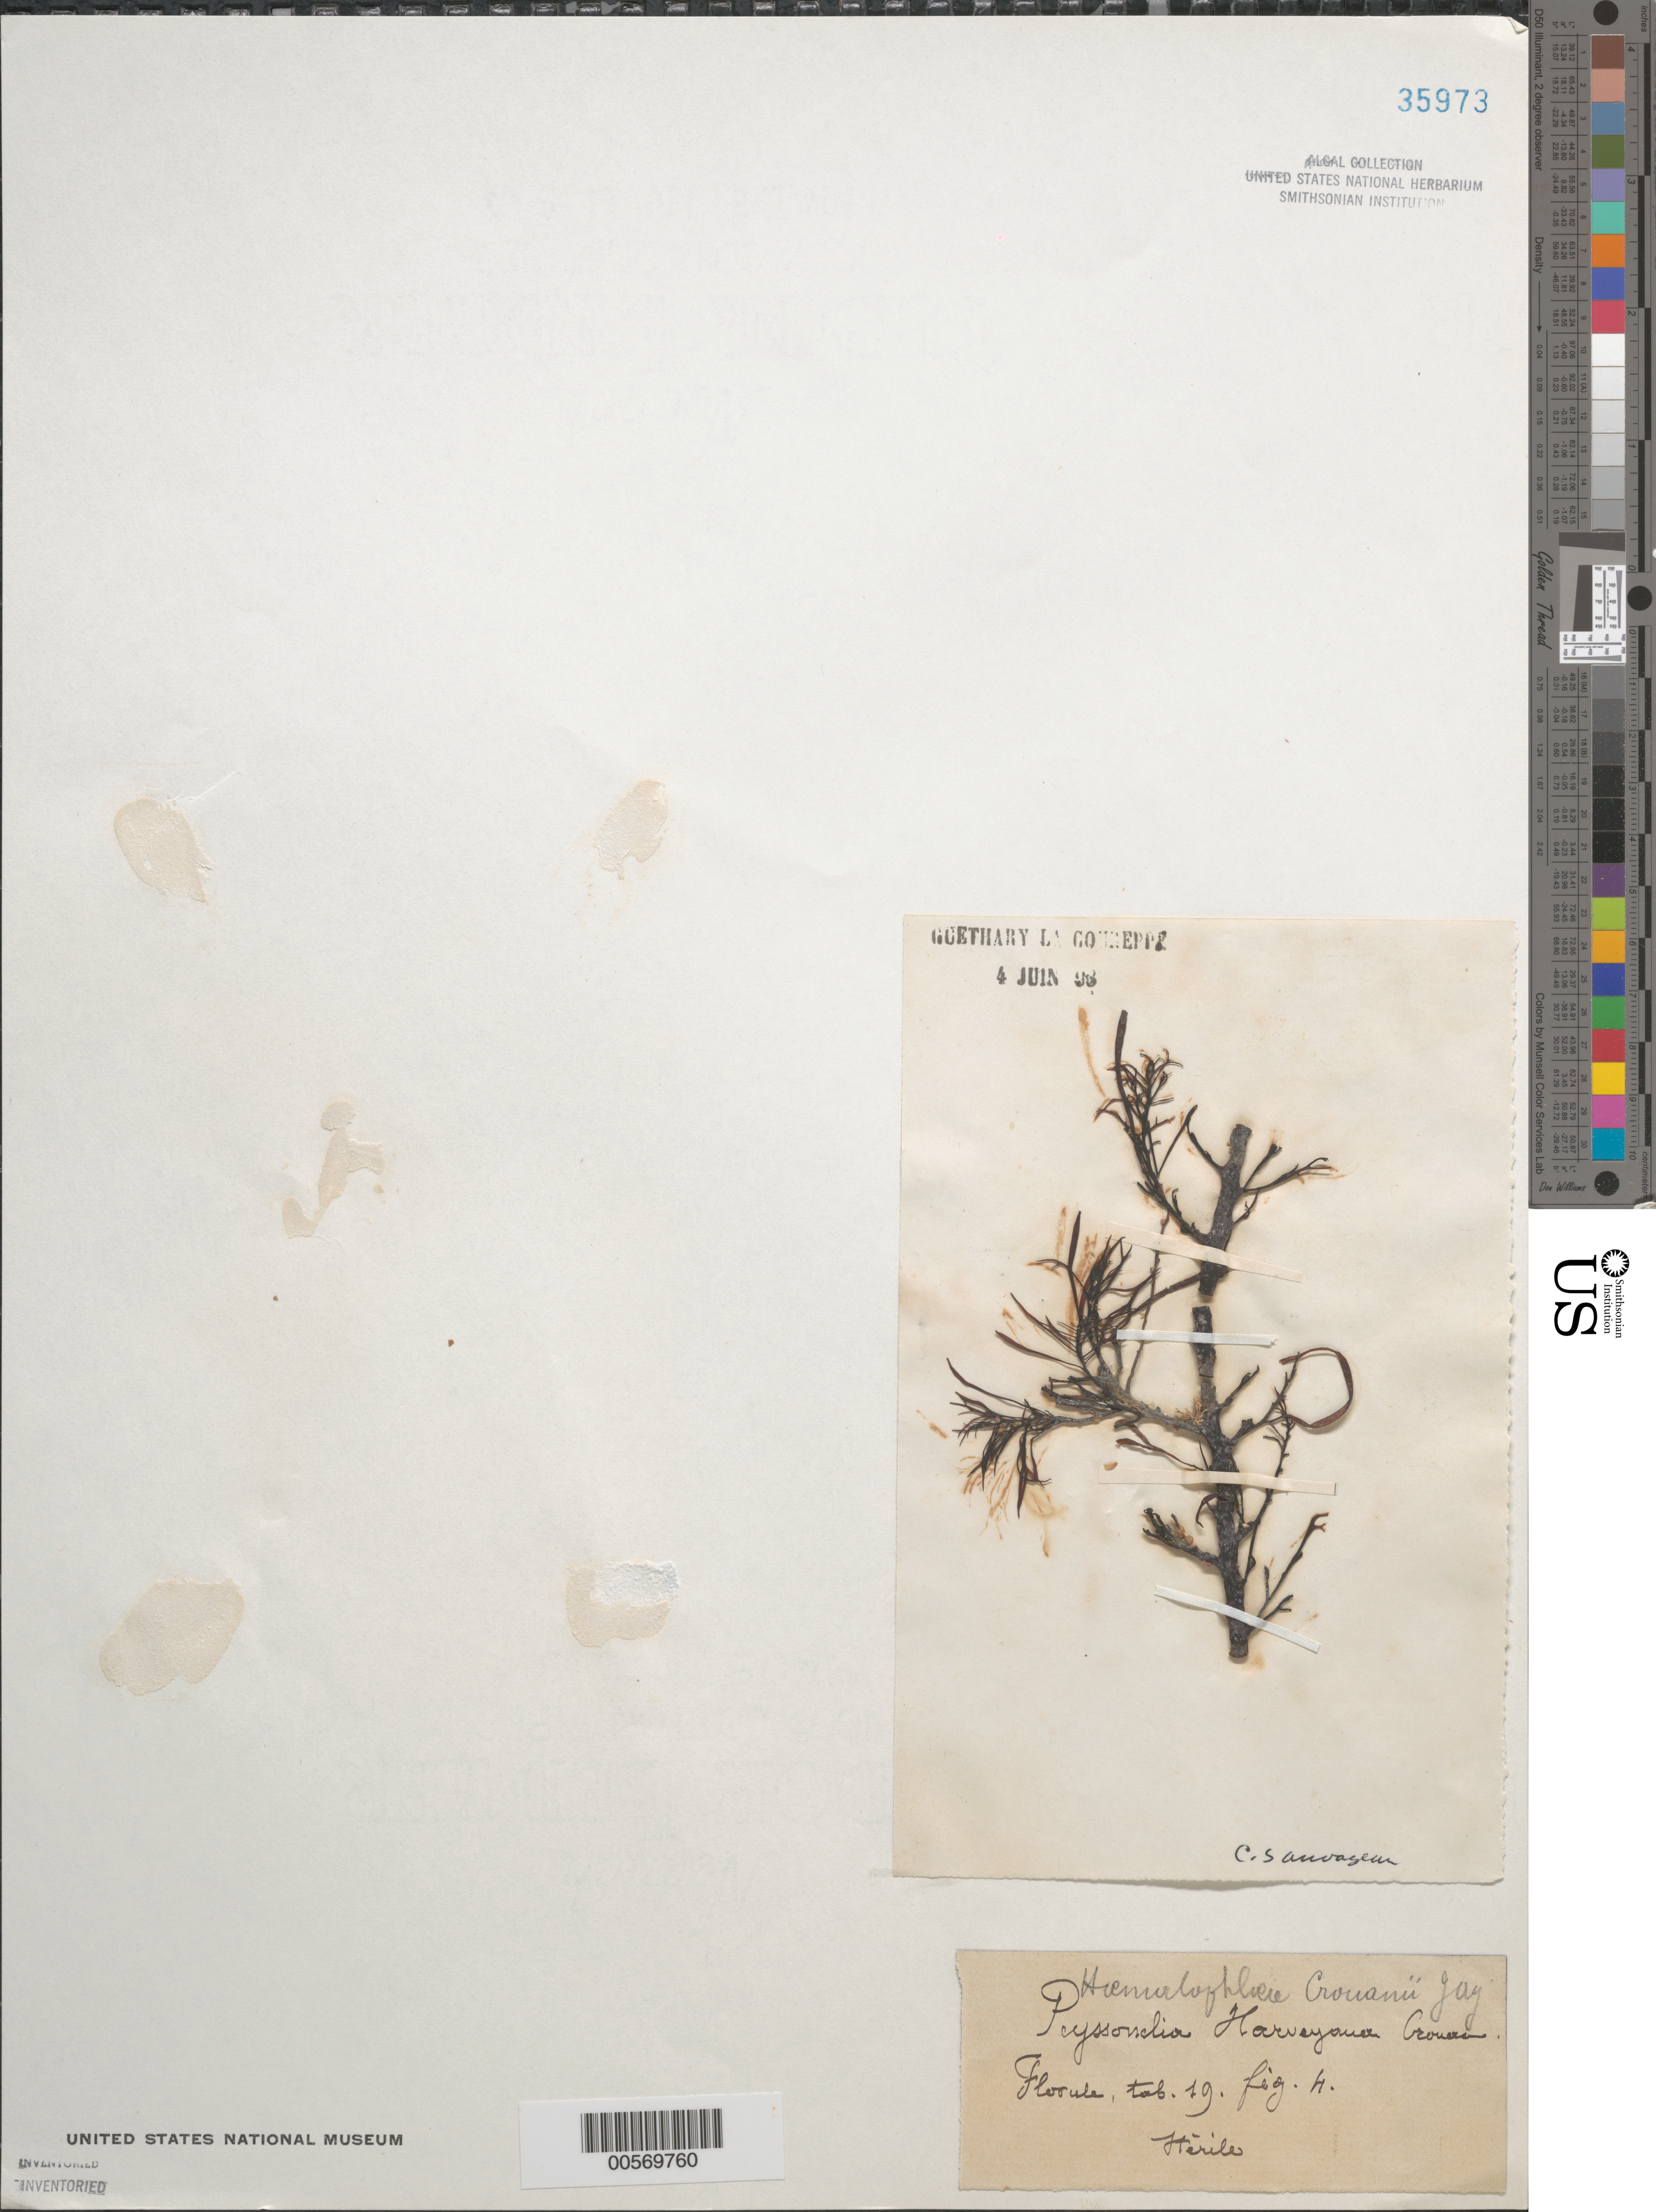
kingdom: Plantae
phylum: Rhodophyta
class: Florideophyceae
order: Peyssonneliales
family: Peyssonneliaceae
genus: Agissea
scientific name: Agissea harveyana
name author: (P. Crouan & H. Crouan ex J. Agardh) Pestana et al.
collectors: C. F. Sauvageau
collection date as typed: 04 Jun 1898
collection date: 1898-06-04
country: France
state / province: Nouvelle-Aquitaine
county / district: Pyrénées-Atlantiques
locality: Guethary La Goureppe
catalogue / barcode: US 35973